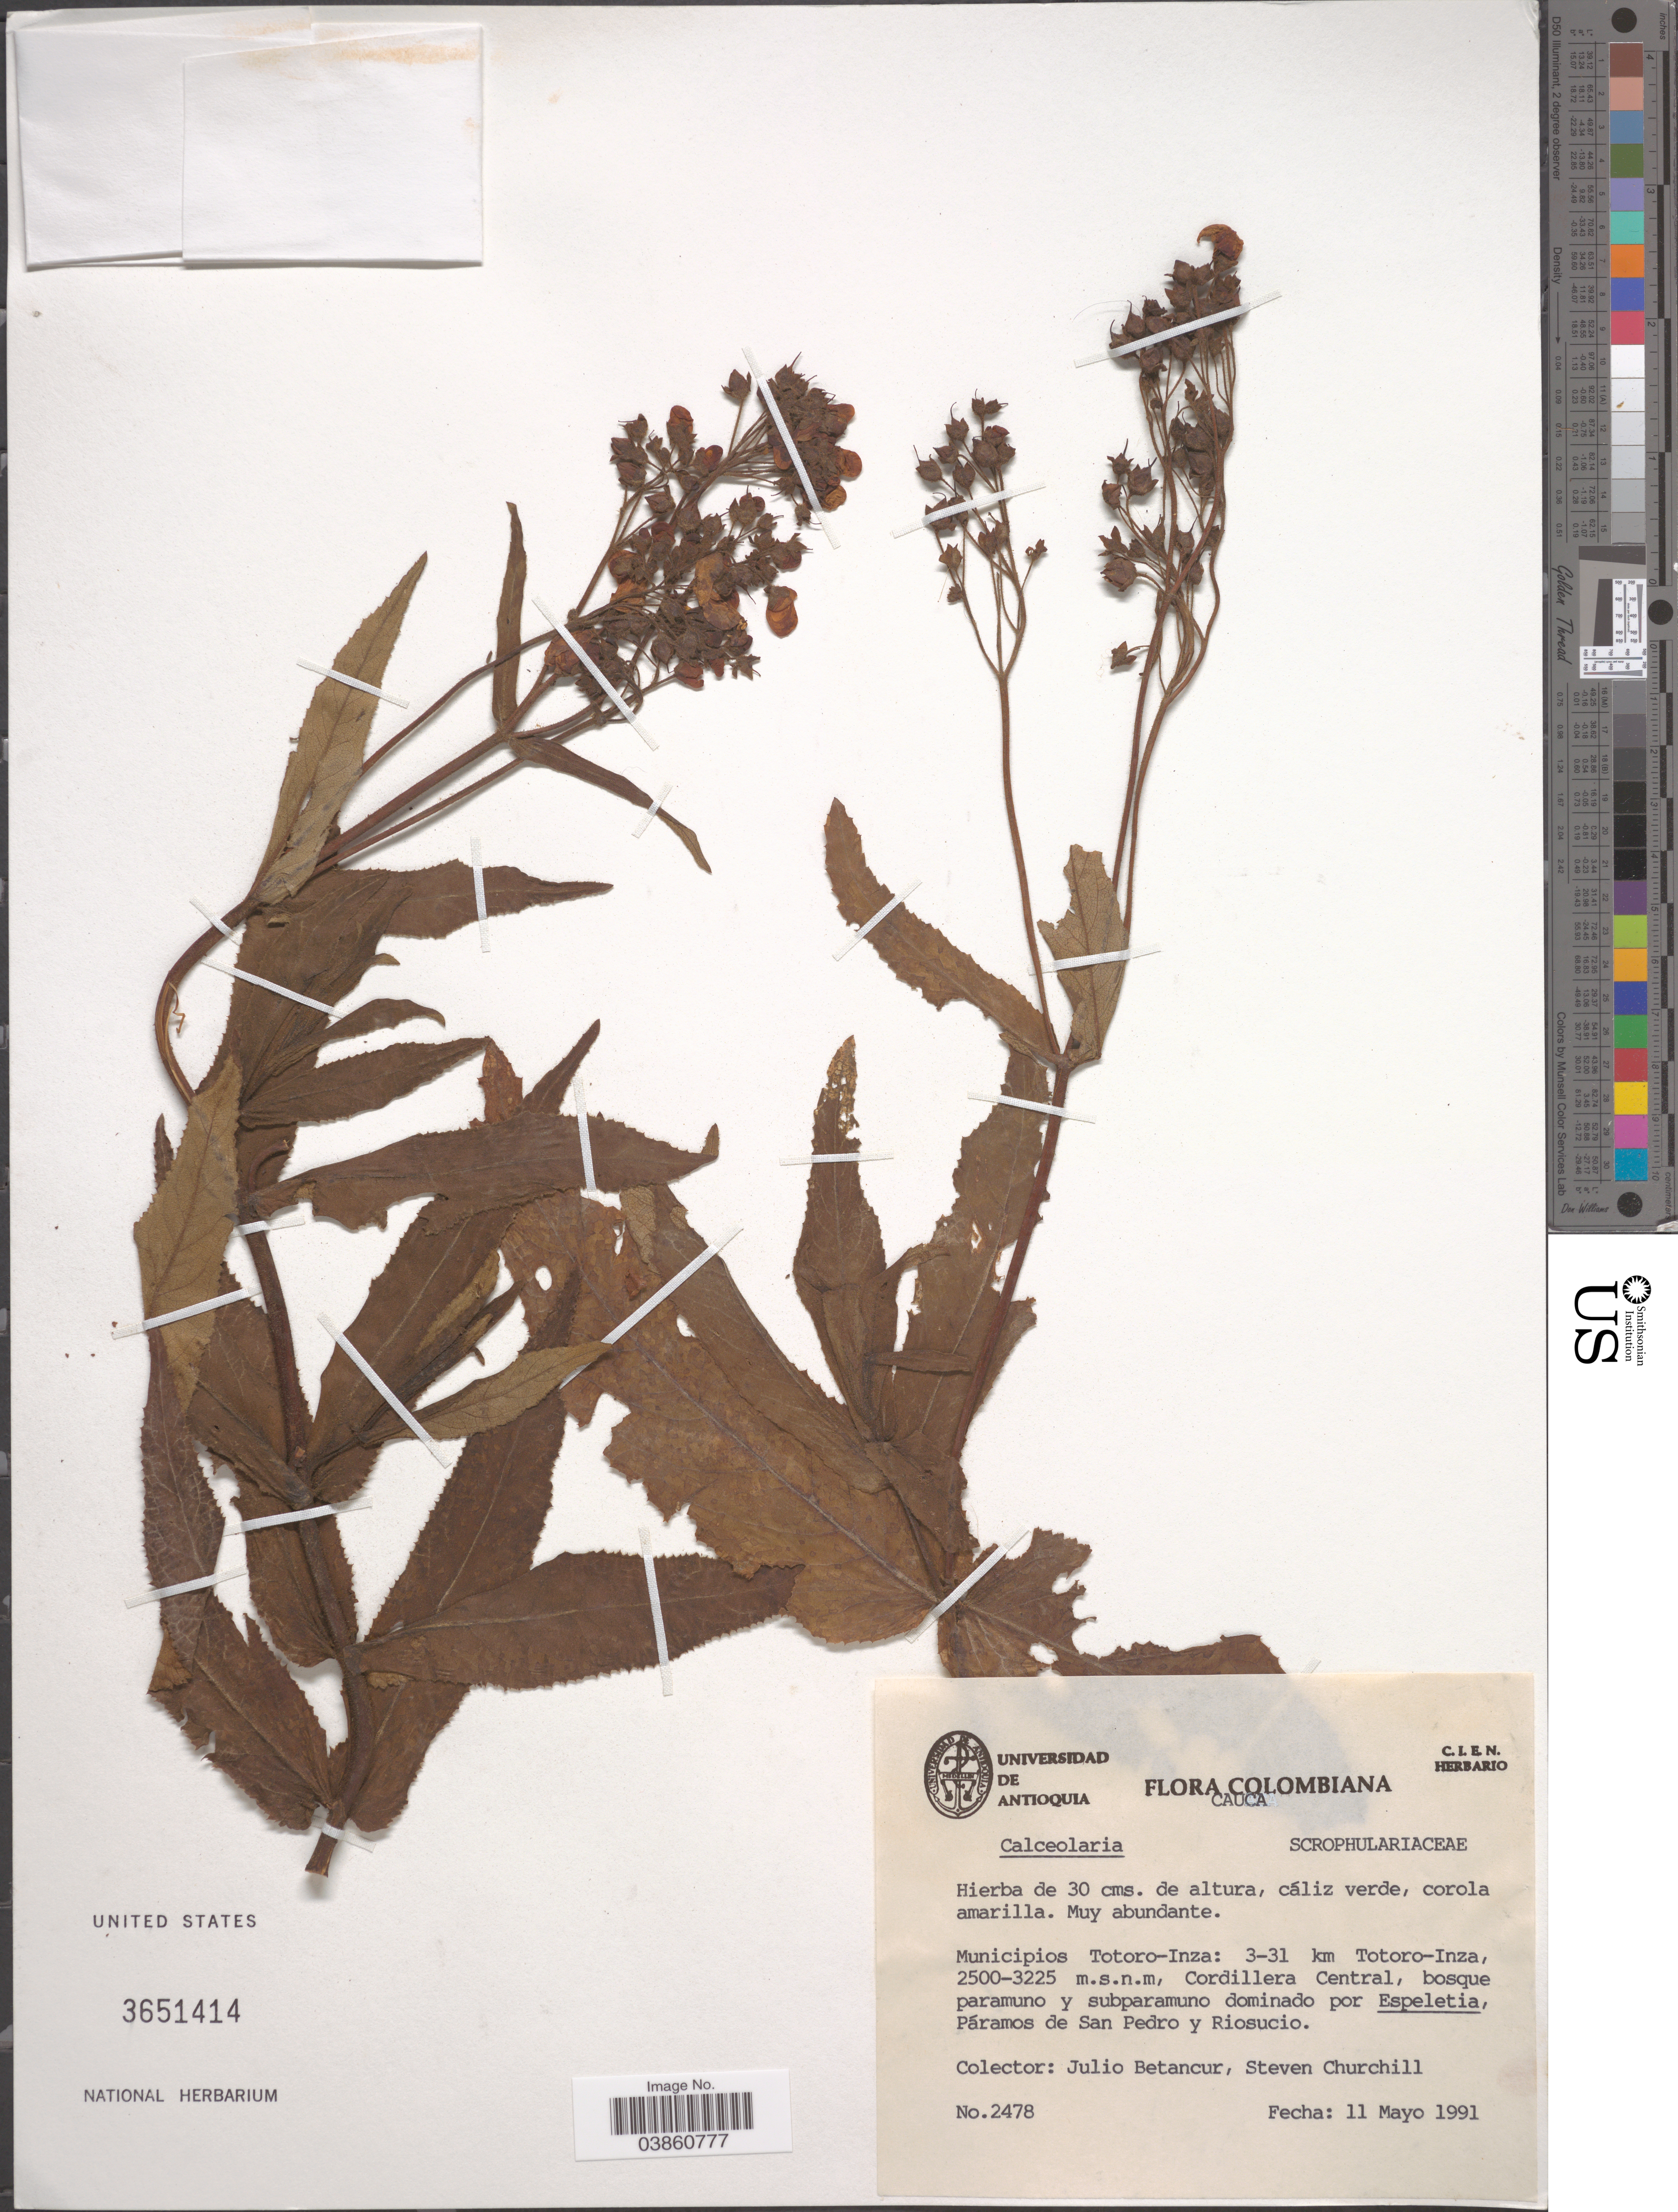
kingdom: Plantae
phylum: Tracheophyta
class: Magnoliopsida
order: Lamiales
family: Calceolariaceae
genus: Calceolaria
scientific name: Calceolaria sp.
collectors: J. Betancur & S. Churchill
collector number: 2478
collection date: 1991-05-11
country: Colombia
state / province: Cauca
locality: Municipios Totoro-Inza: 3-31 km Totoro-Inza, Cordillera Central.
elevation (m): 2500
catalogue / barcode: US 3651414